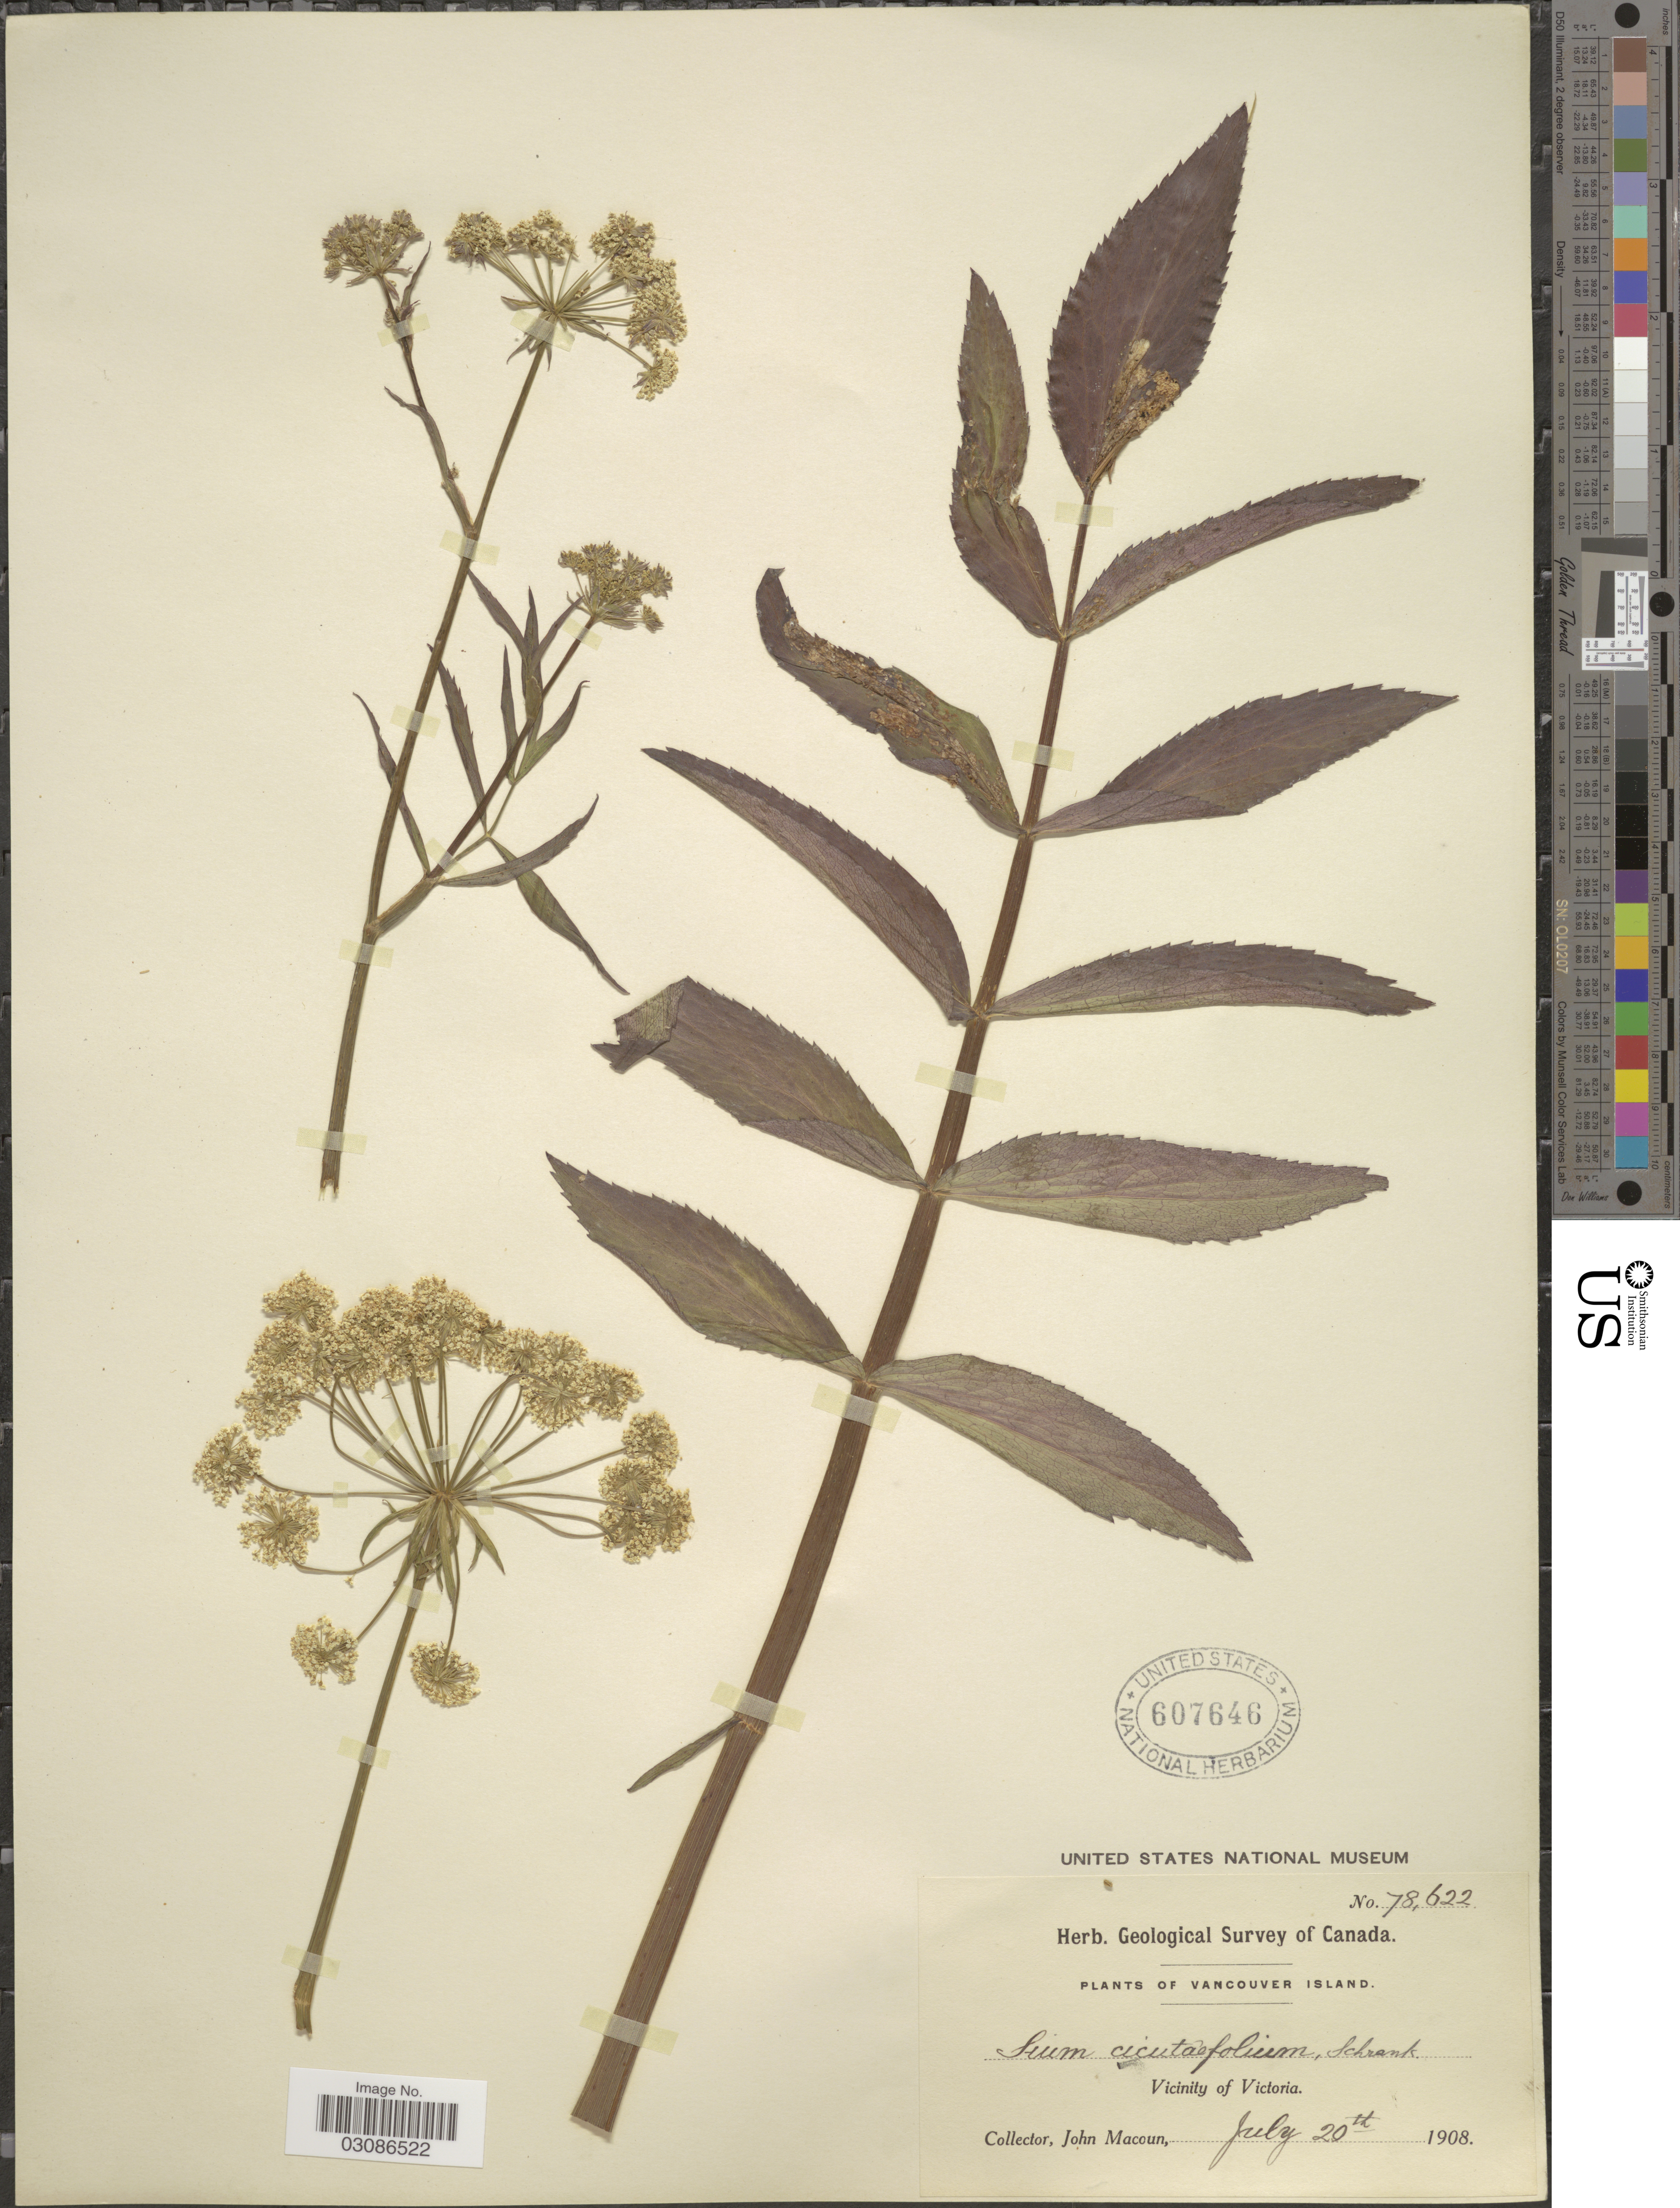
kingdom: Plantae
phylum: Tracheophyta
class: Magnoliopsida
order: Apiales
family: Apiaceae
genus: Sium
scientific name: Sium suave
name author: Walter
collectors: J. Macoun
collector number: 78622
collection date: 1908-07-20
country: Canada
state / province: British Columbia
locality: Vancouver Island, Vicinity of Victoria.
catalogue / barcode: US 607646